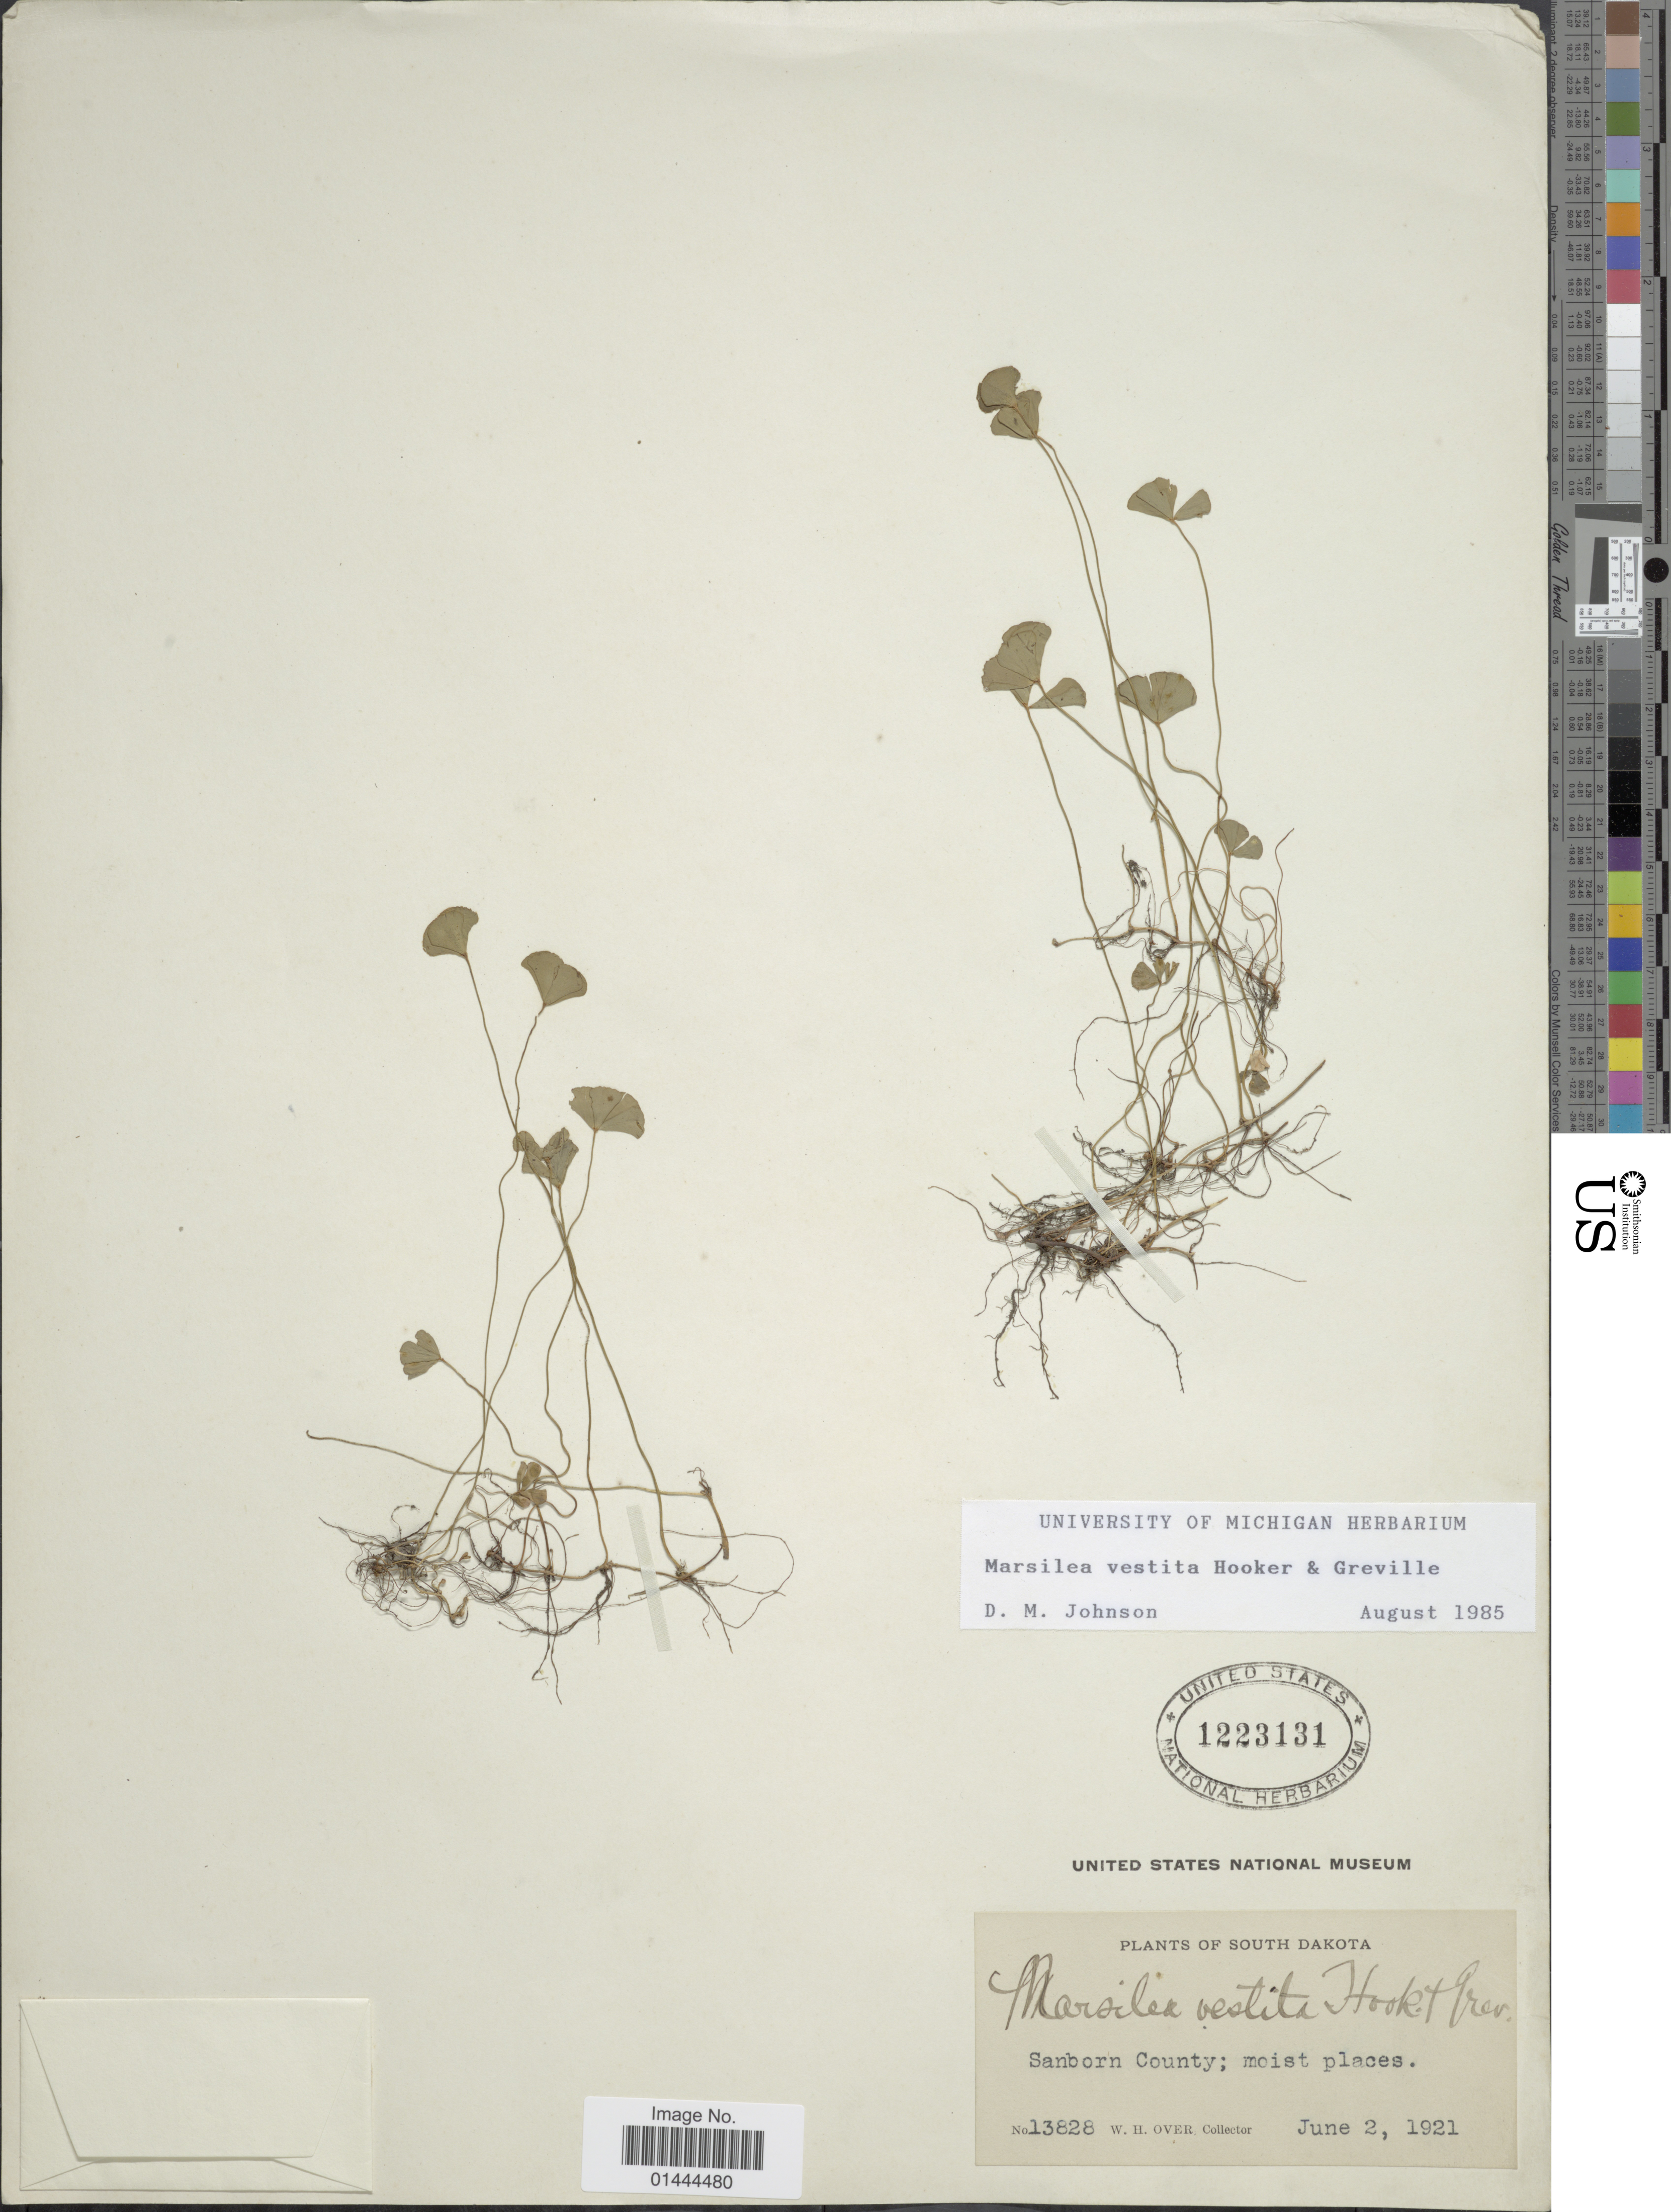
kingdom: Plantae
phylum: Tracheophyta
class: Polypodiopsida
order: Salviniales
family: Marsileaceae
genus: Marsilea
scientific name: Marsilea vestita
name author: Hook. & Grev.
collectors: W. Over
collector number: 13828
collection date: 1921-06-02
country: United States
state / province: South Dakota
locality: Sanborn County; moist places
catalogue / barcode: US 1223131